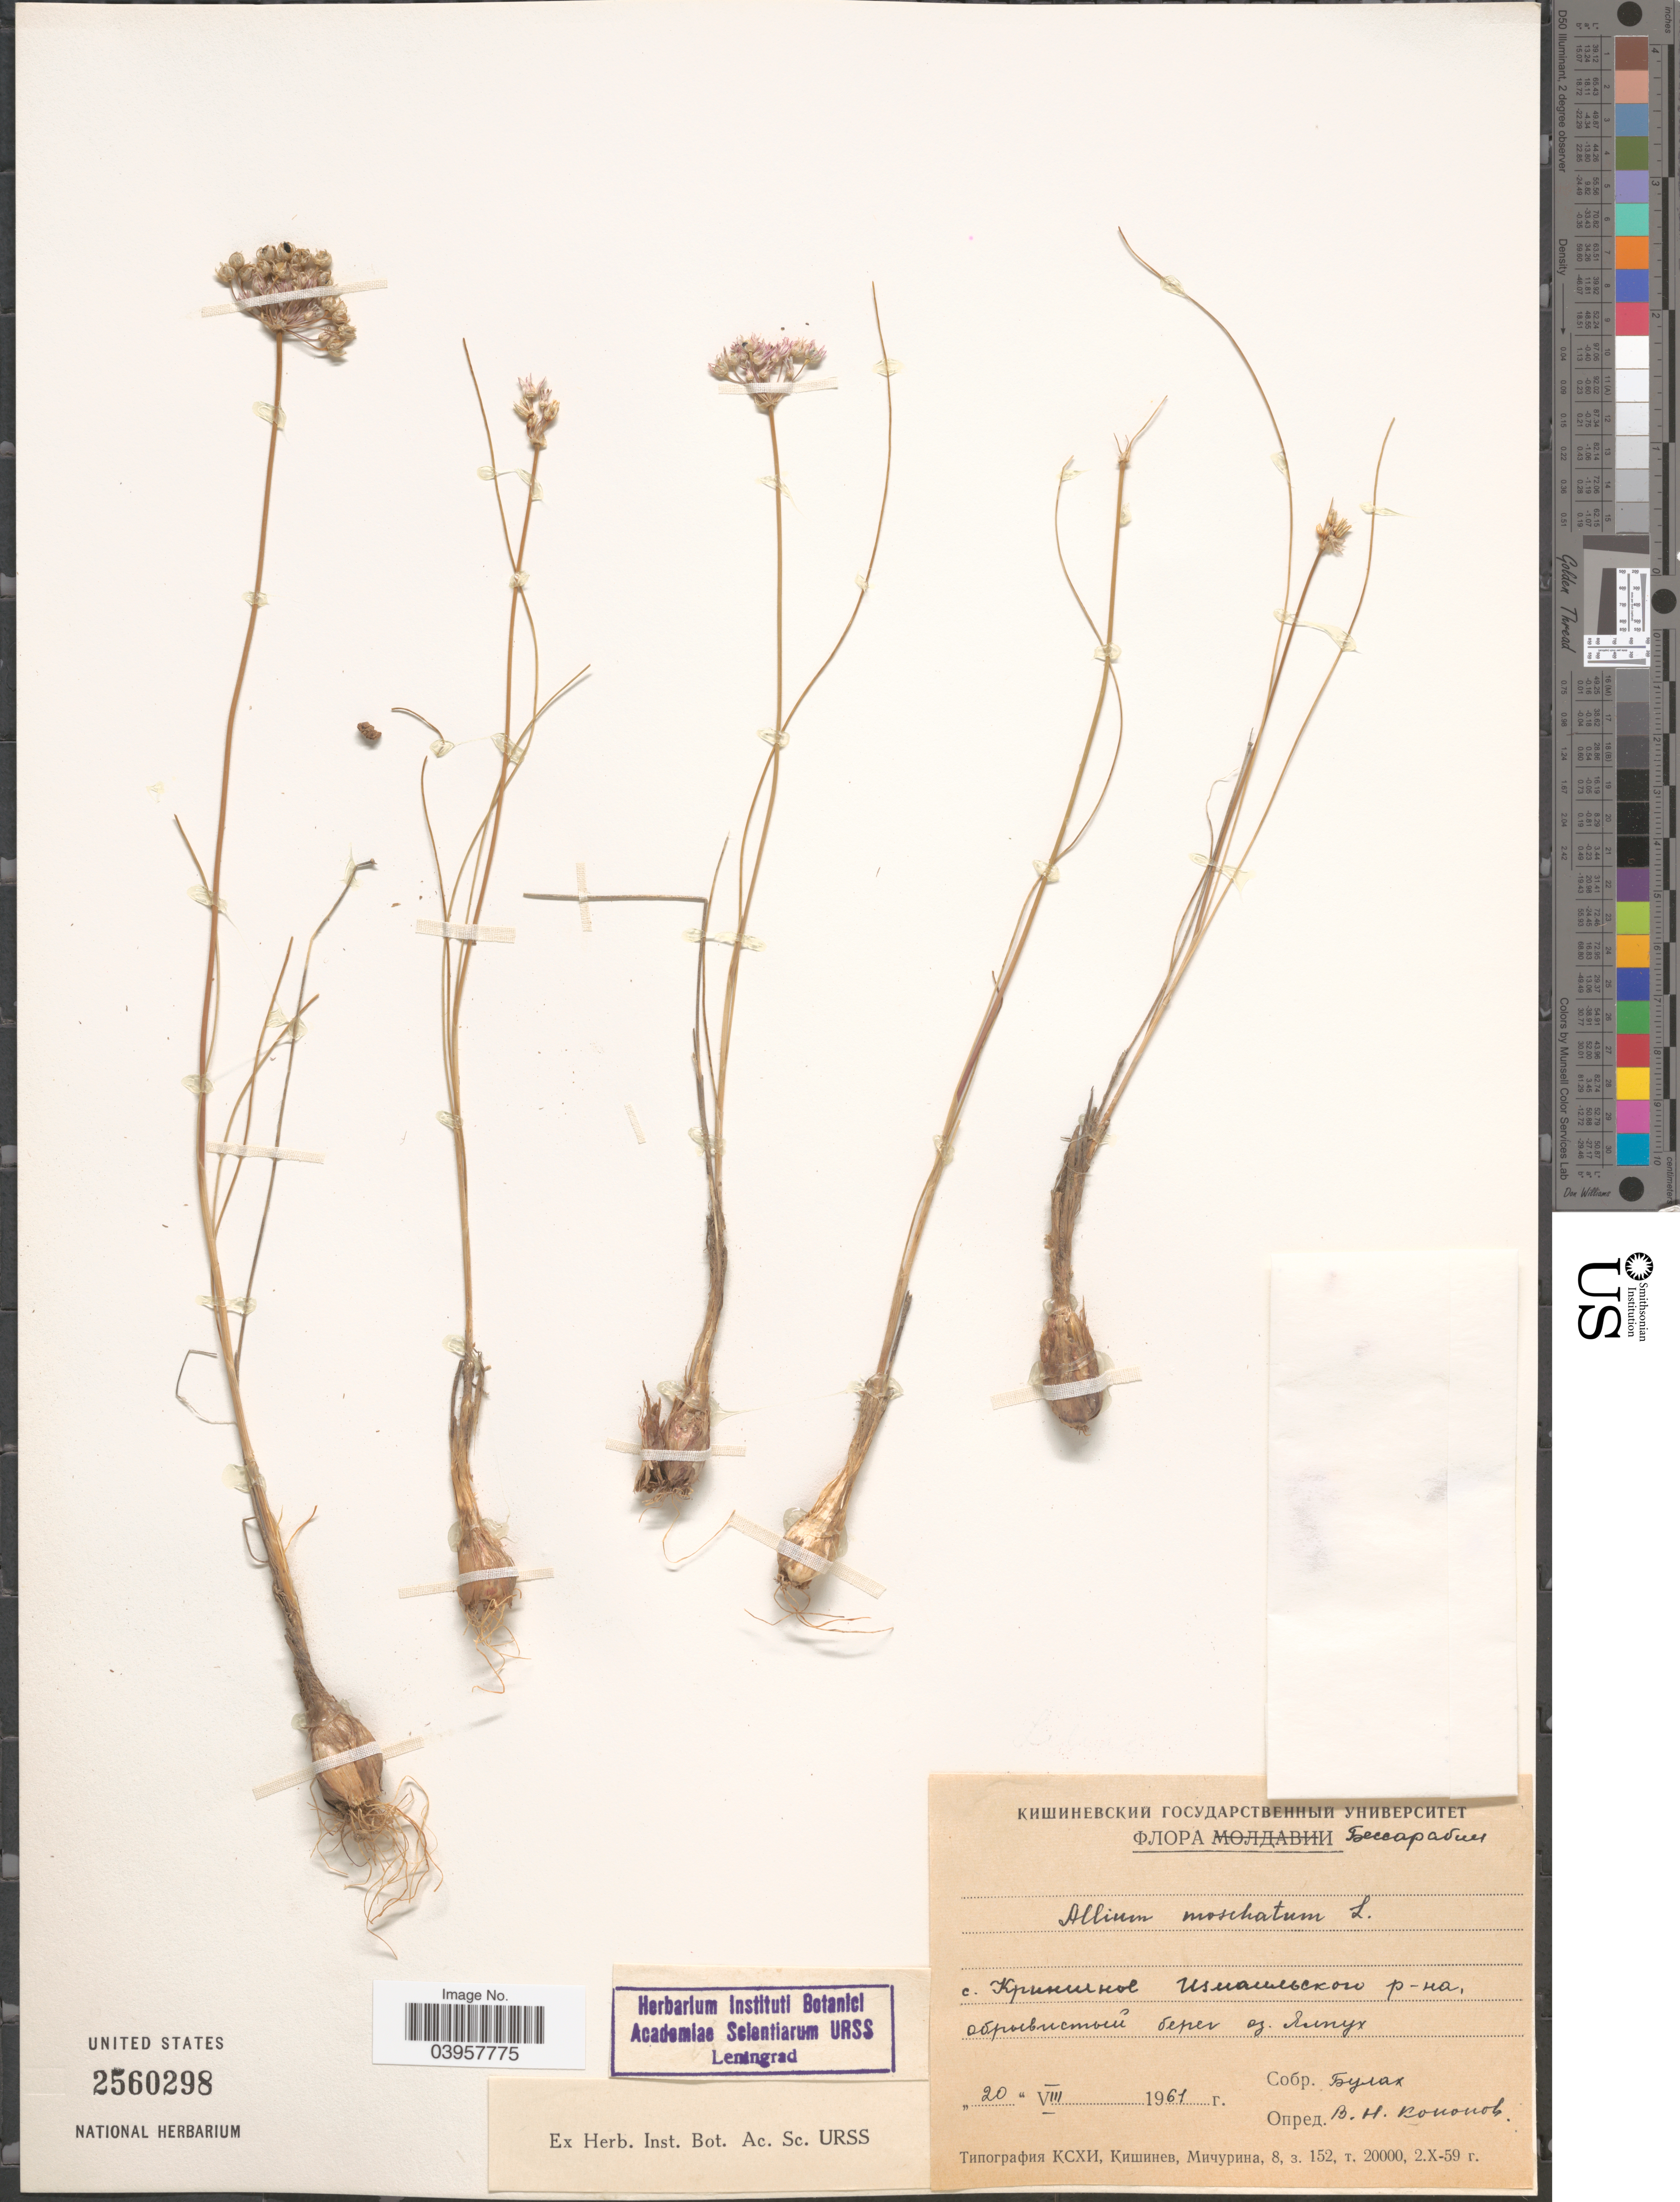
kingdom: Plantae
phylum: Tracheophyta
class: Liliopsida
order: Asparagales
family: Amaryllidaceae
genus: Allium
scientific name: Allium moschatum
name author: L.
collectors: Bulakh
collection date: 1961-08-20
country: Ukraine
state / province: Odesa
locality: Shore of Yalpukh Lake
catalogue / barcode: US 2560298